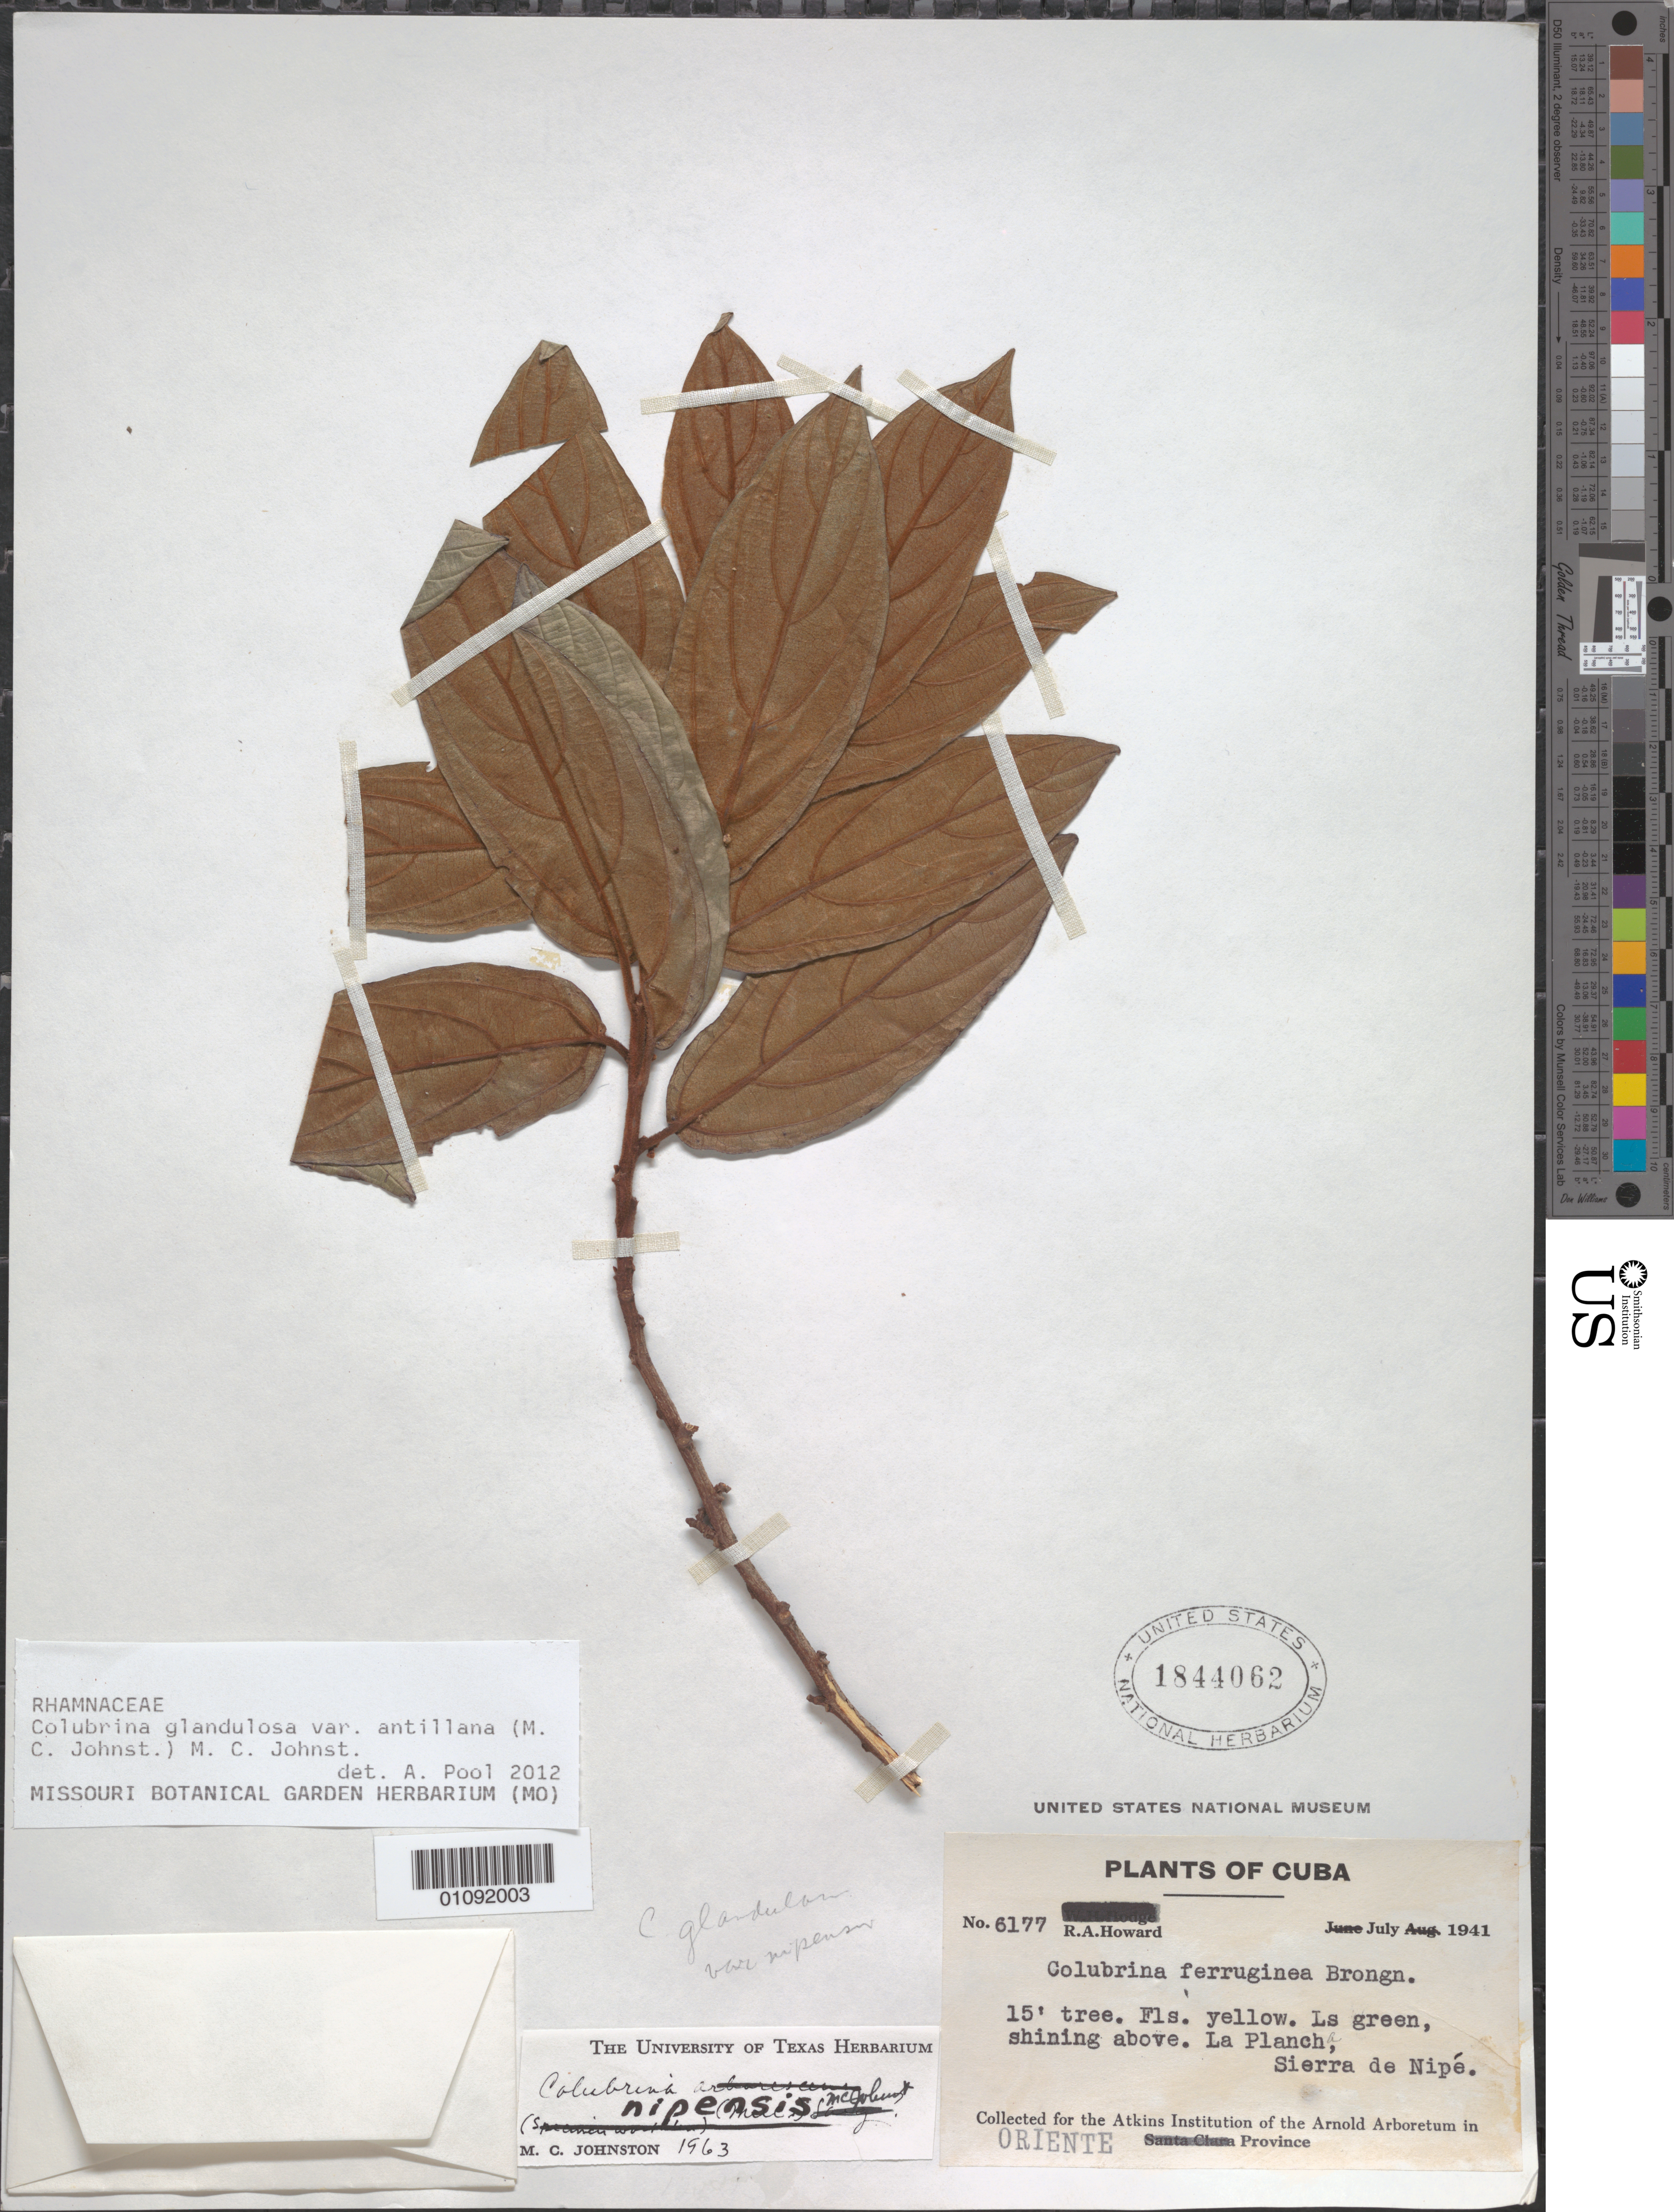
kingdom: Plantae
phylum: Tracheophyta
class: Magnoliopsida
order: Rosales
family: Rhamnaceae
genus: Colubrina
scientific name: Colubrina glandulosa var. antillana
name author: (M.C. Johnst.) M.C. Johnst.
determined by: Pool, A., (MO), Missouri Botanical Garden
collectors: R. A. Howard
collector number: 6177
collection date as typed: Jul 1941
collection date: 1941-07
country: Cuba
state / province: Holguín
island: Cuba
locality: La Plancha, Sierra de Nipé, Oriente Province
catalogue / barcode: US 1844062